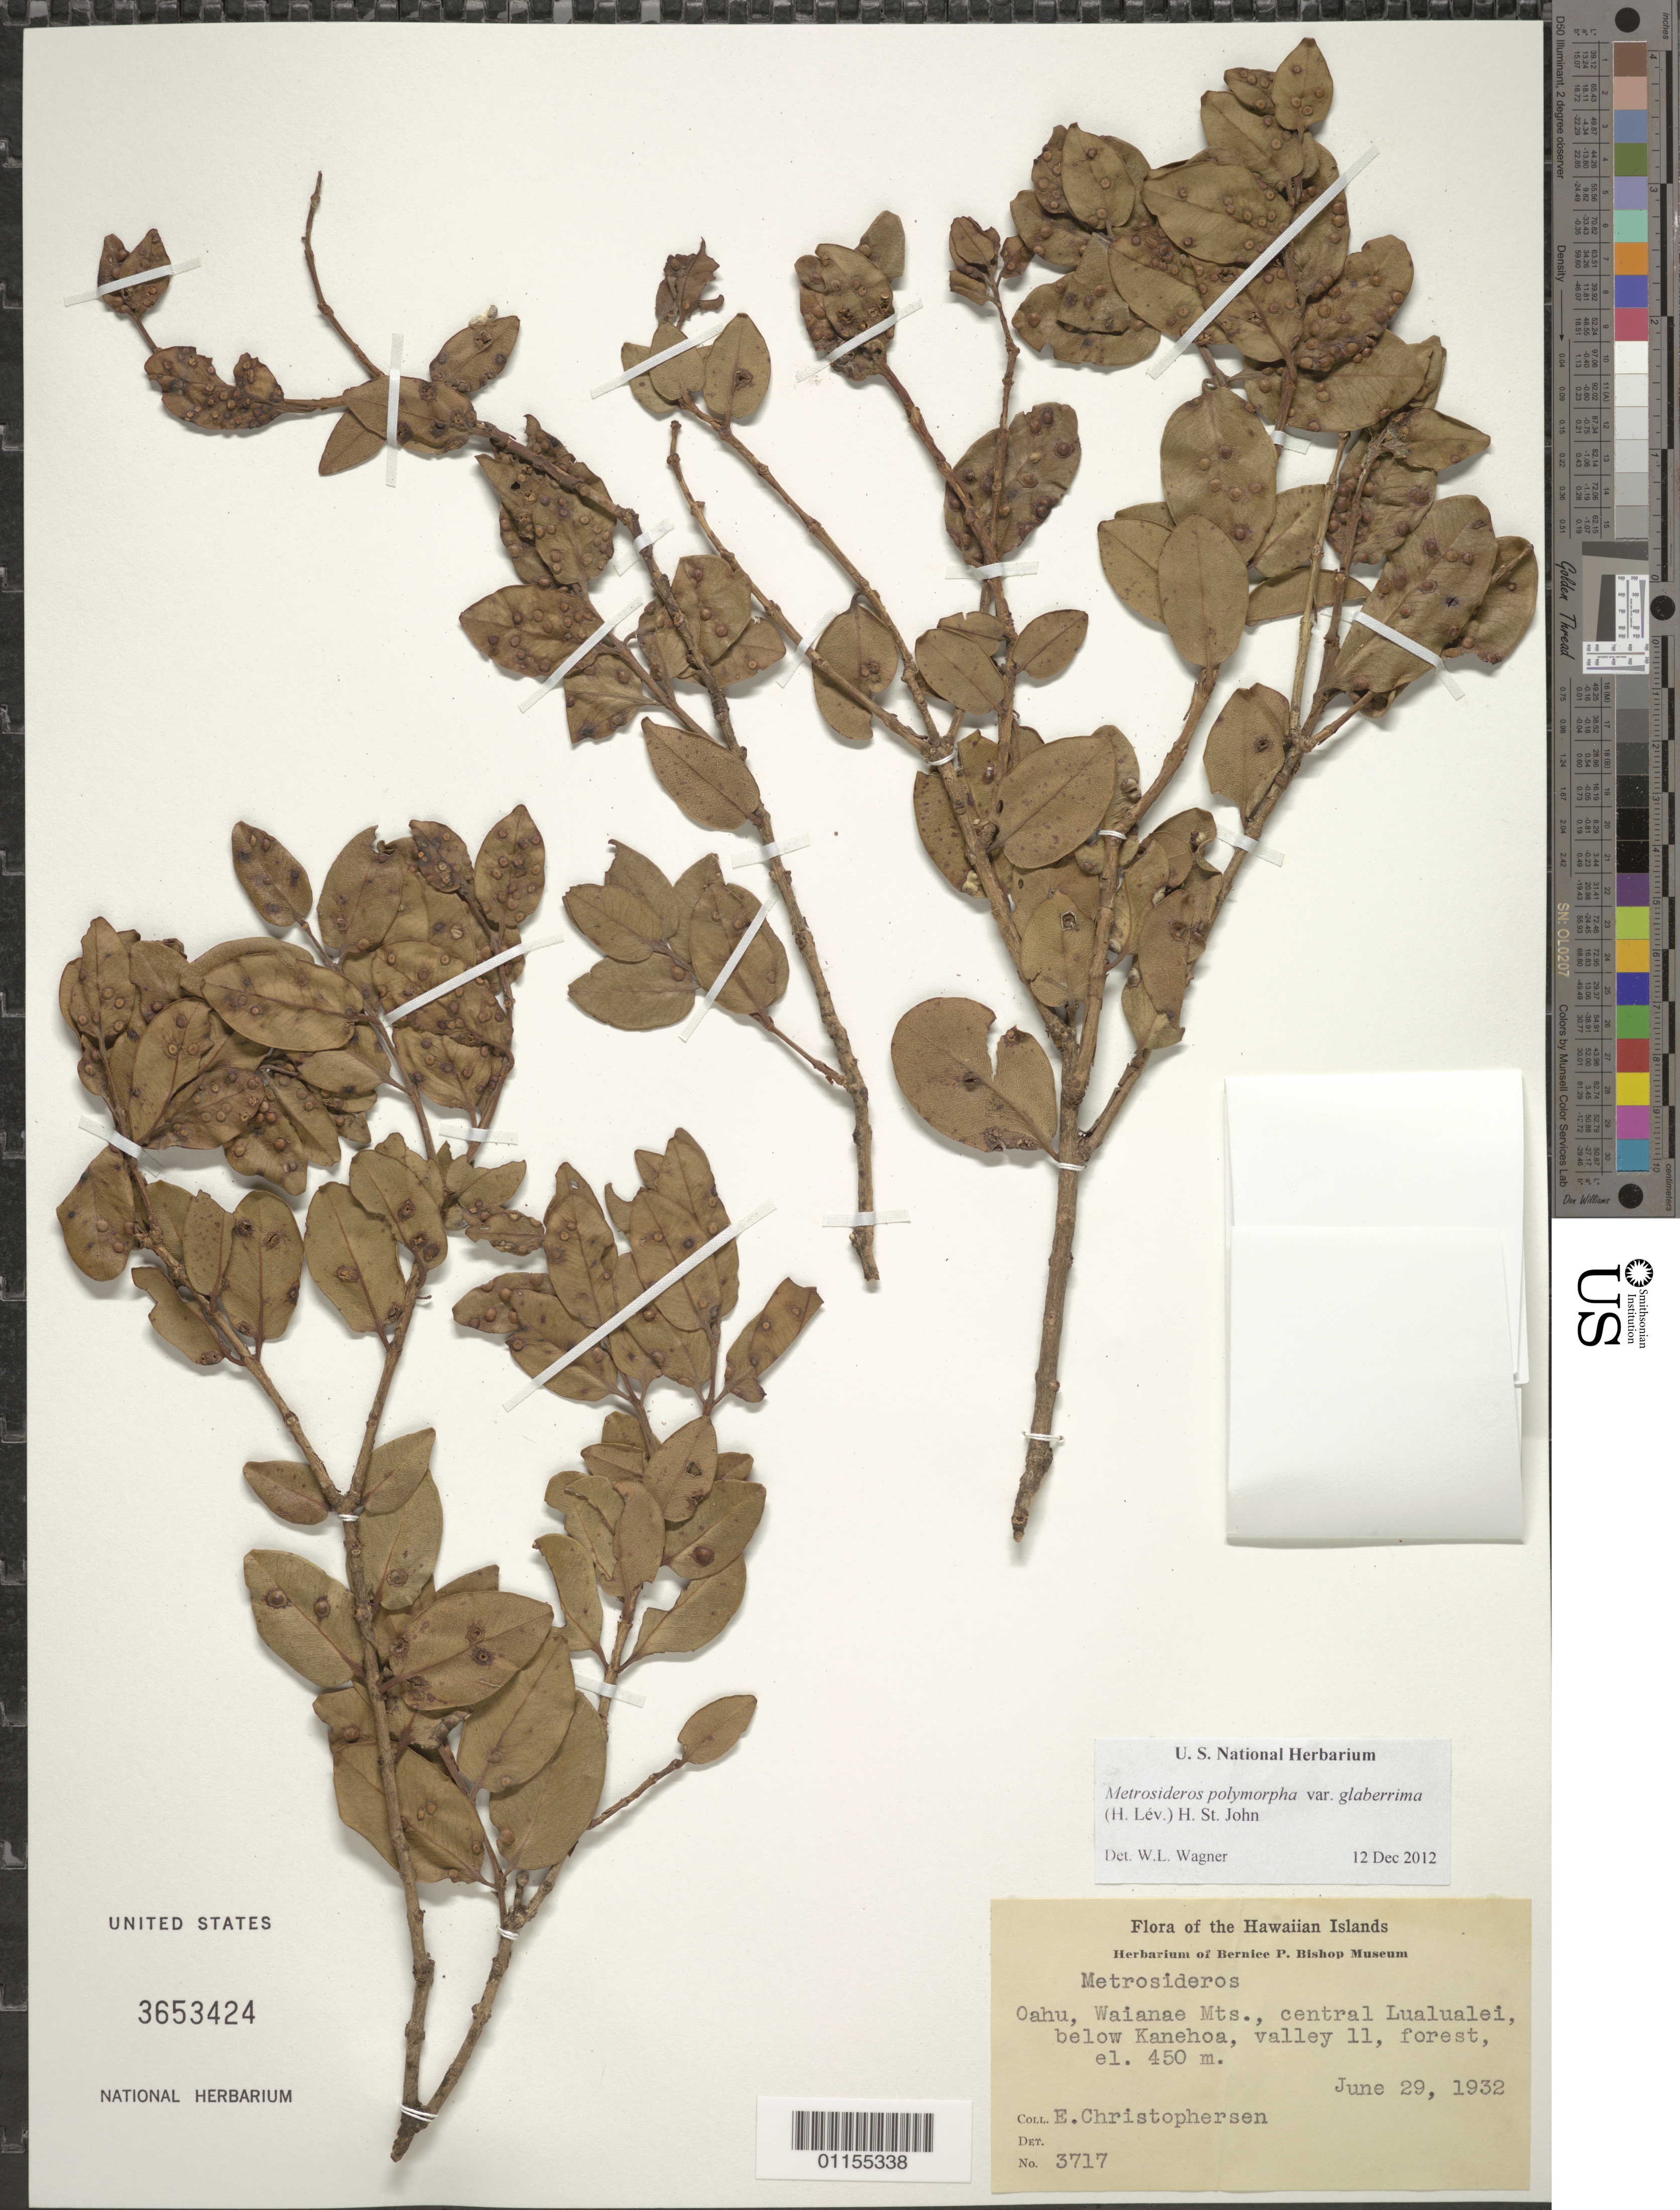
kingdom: Plantae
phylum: Tracheophyta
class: Magnoliopsida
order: Myrtales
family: Myrtaceae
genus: Metrosideros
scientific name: Metrosideros polymorpha var. glaberrima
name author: (H. Lév.) H. St. John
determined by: Wagner, W. L., (BOT), Smithsonian Institution - National Museum of Natural History (UNITED STATES)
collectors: E. Christophersen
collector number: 3717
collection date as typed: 29 Jun 1932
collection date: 1932-06-29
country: United States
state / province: Hawaii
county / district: Honolulu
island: Oahu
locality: Waianae Mts, central Lualualei, below Kanehoa, valley 11.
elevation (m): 450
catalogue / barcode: US 3653424